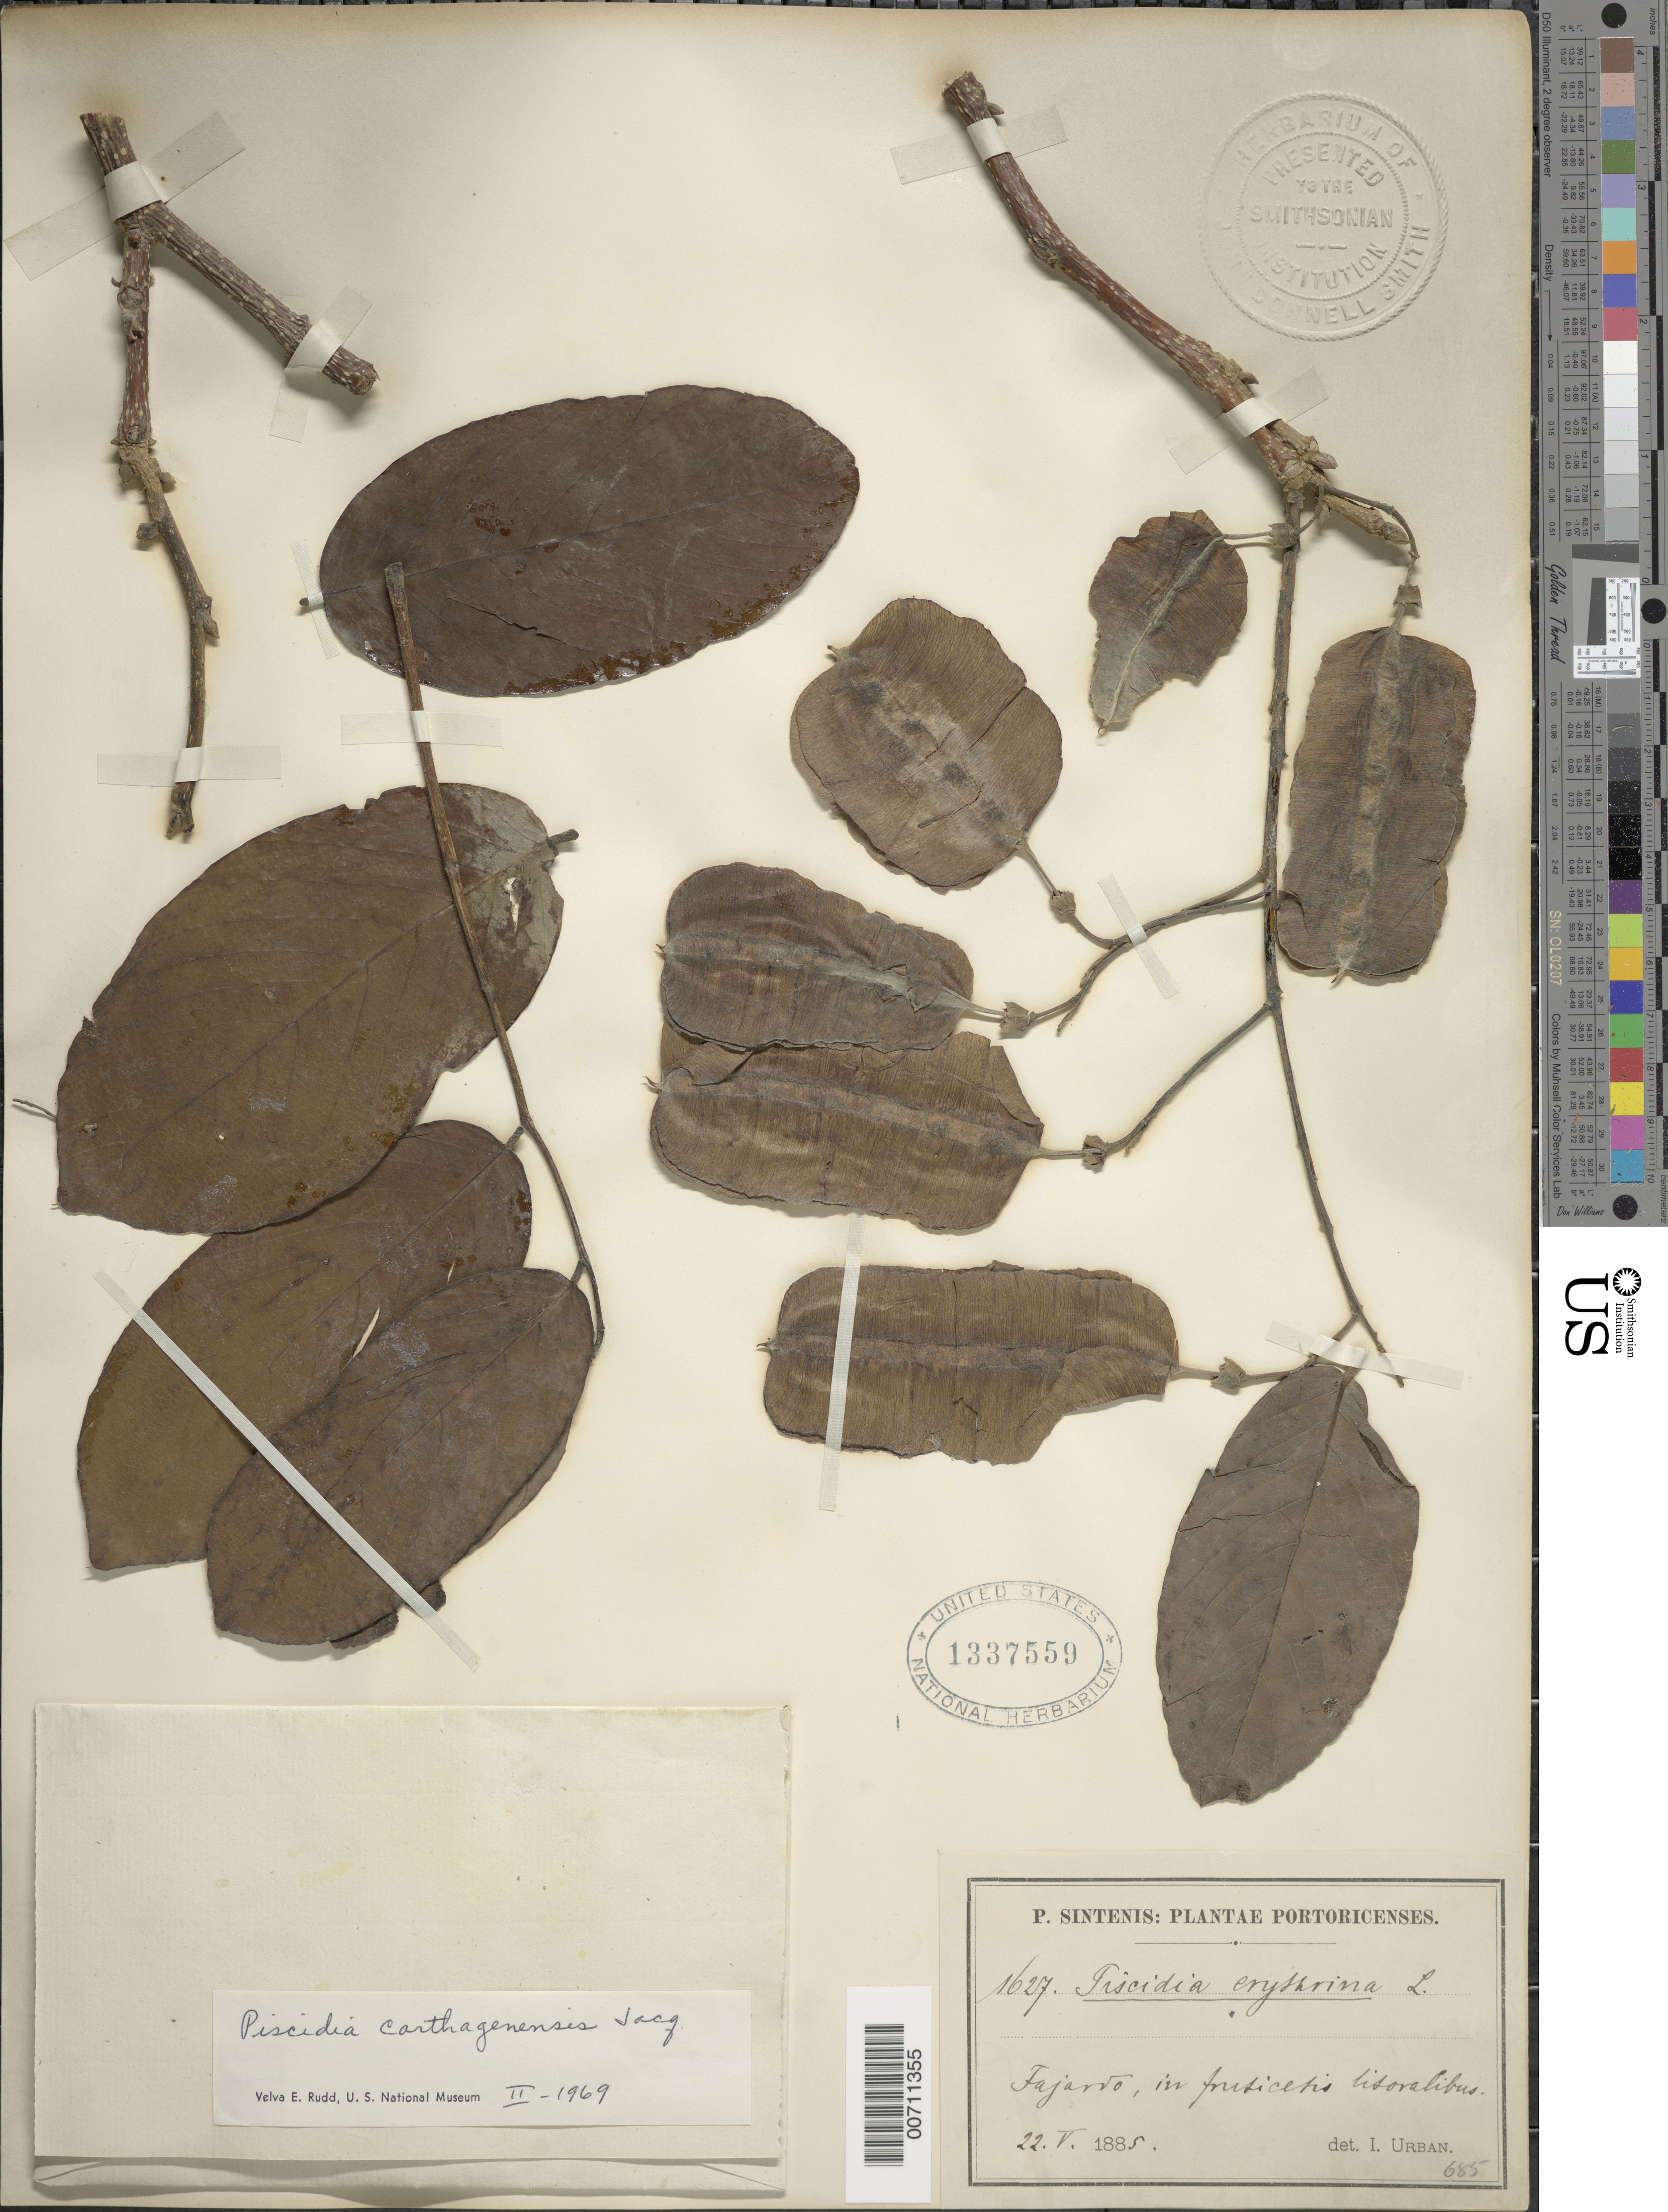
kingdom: Plantae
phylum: Tracheophyta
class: Magnoliopsida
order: Fabales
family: Fabaceae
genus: Piscidia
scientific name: Piscidia carthagenensis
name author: Jacq.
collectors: P. Sintenis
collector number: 1627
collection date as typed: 22 May 1885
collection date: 1885-05-22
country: Puerto Rico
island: Greater Antilles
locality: Fajardo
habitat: In fruticetis litoralibus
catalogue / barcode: US 1337559